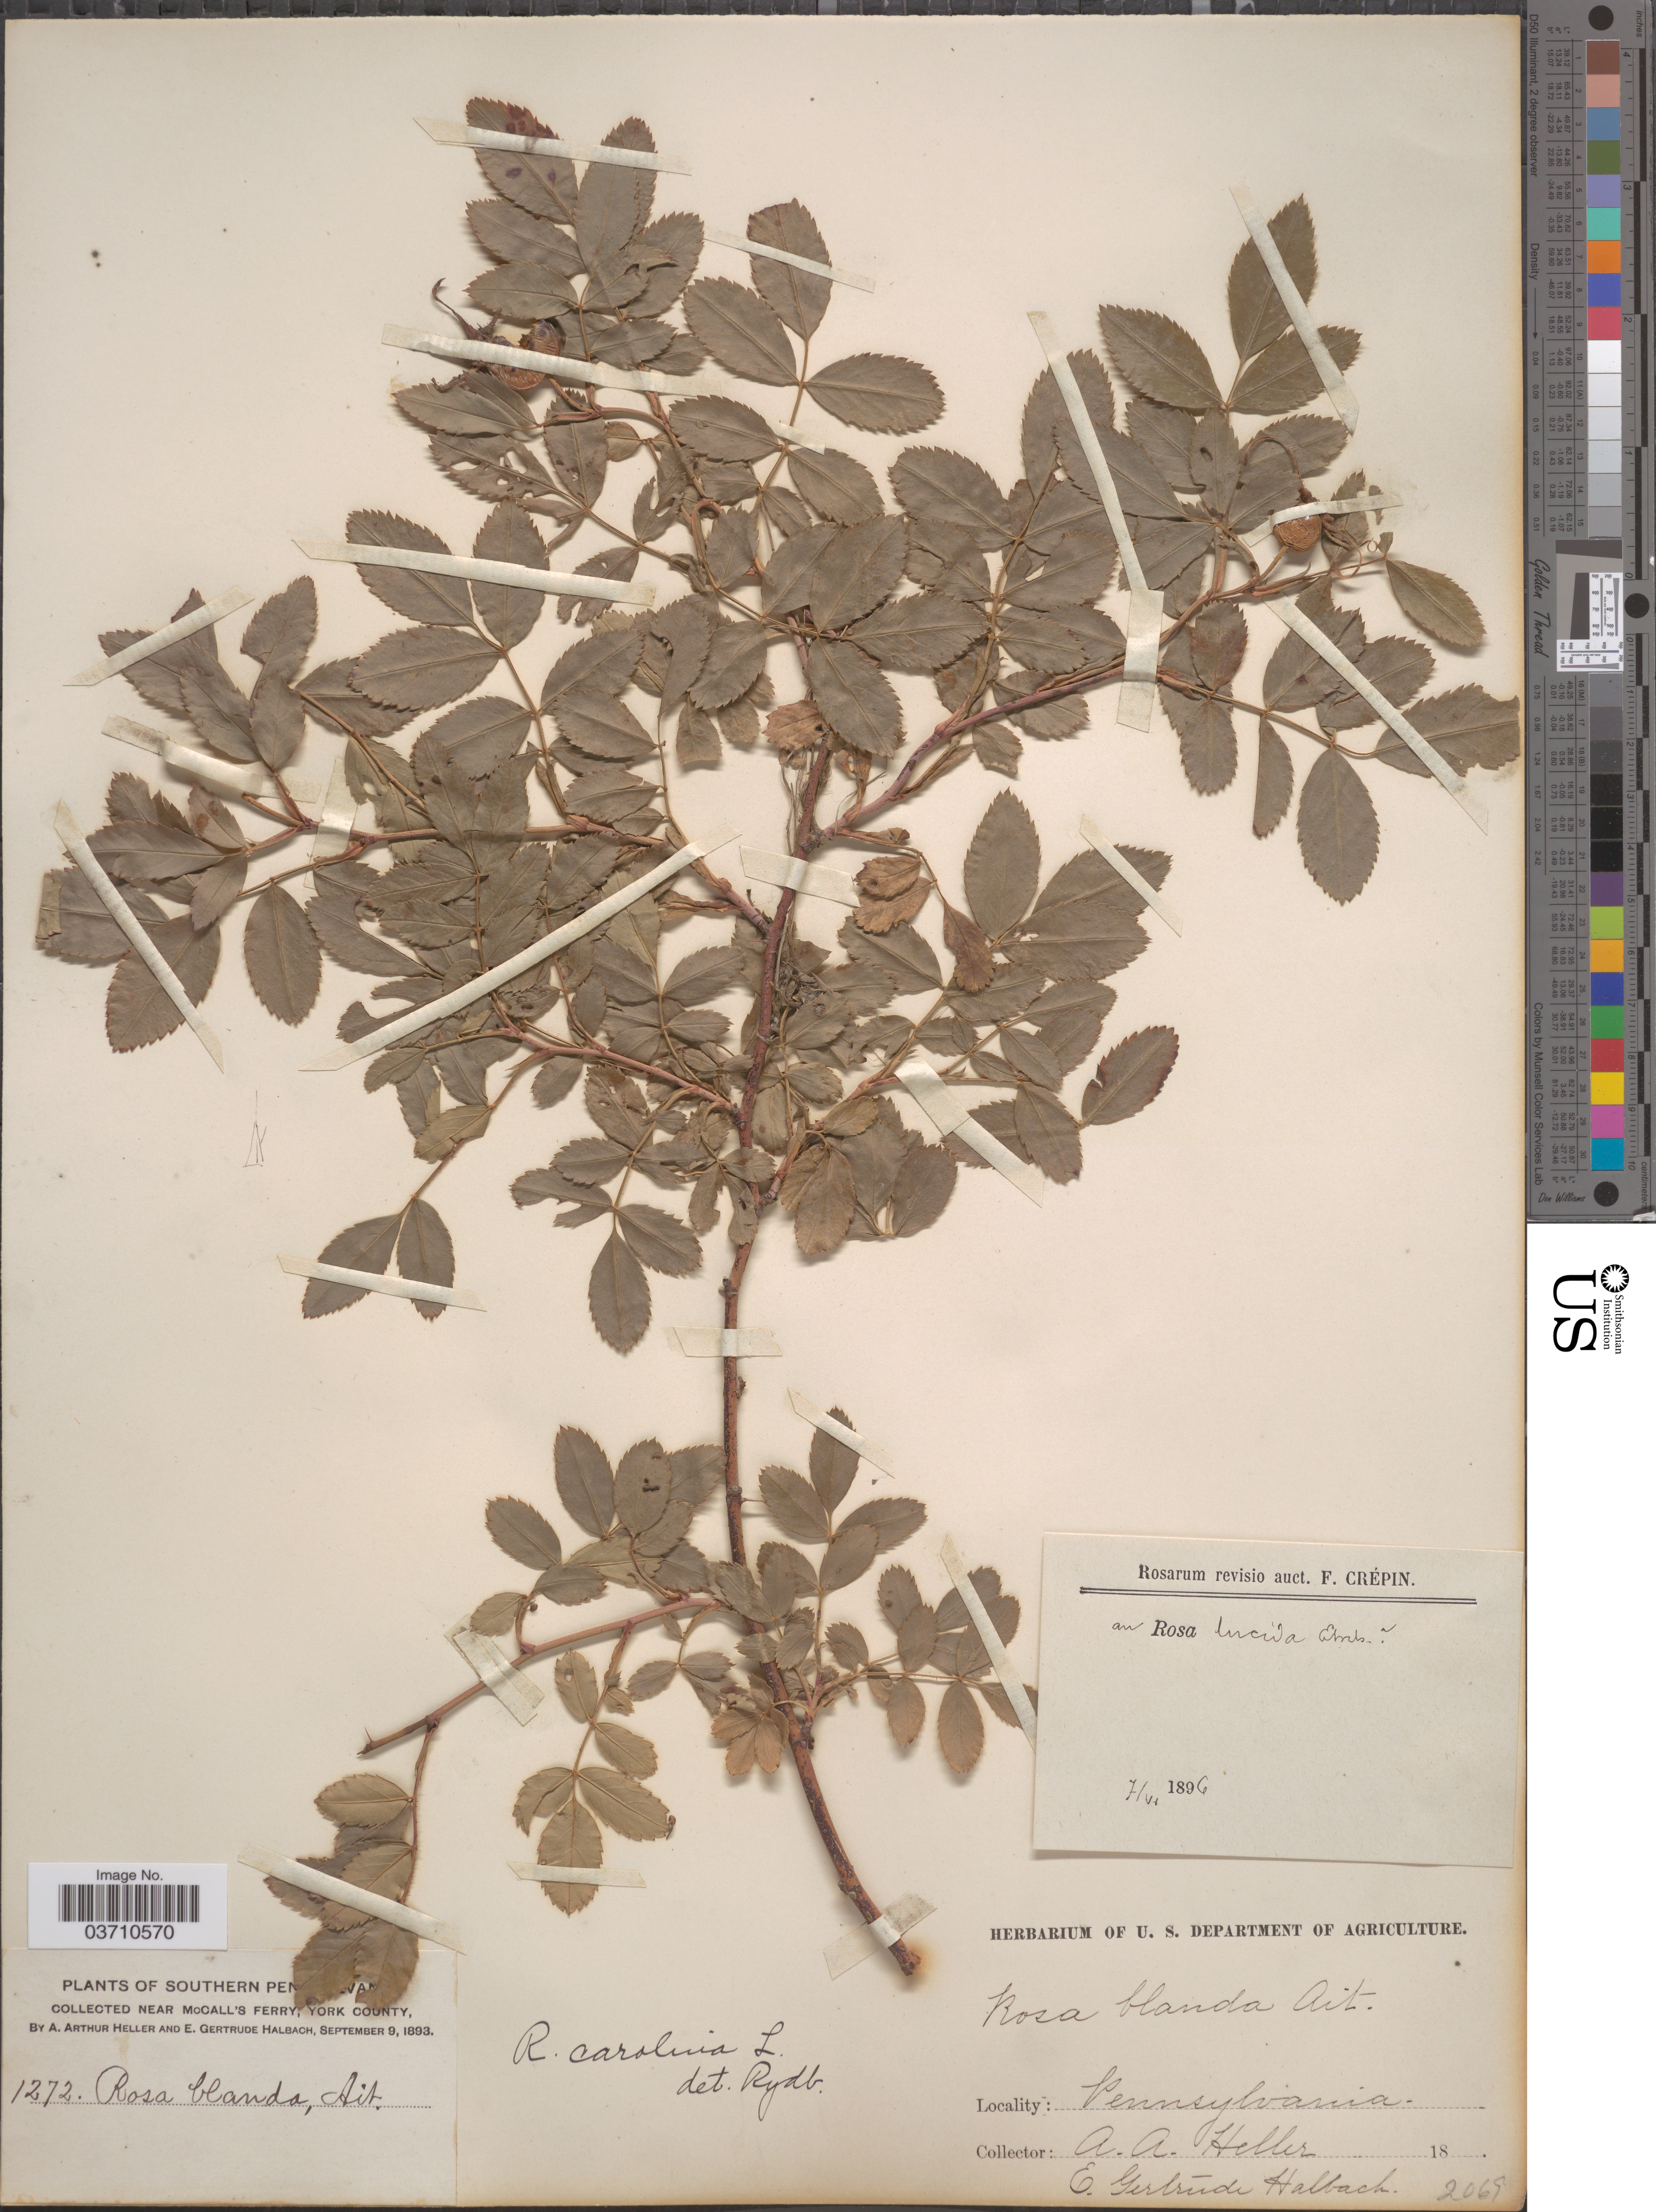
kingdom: Plantae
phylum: Tracheophyta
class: Magnoliopsida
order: Rosales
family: Rosaceae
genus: Rosa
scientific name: Rosa humilis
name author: Marshall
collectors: A. A. Heller & E. G. Halbach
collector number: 1272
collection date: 1893-09-09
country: United States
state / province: Pennsylvania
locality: Southern Pennsylvania. Near McCall's Ferry, York County.